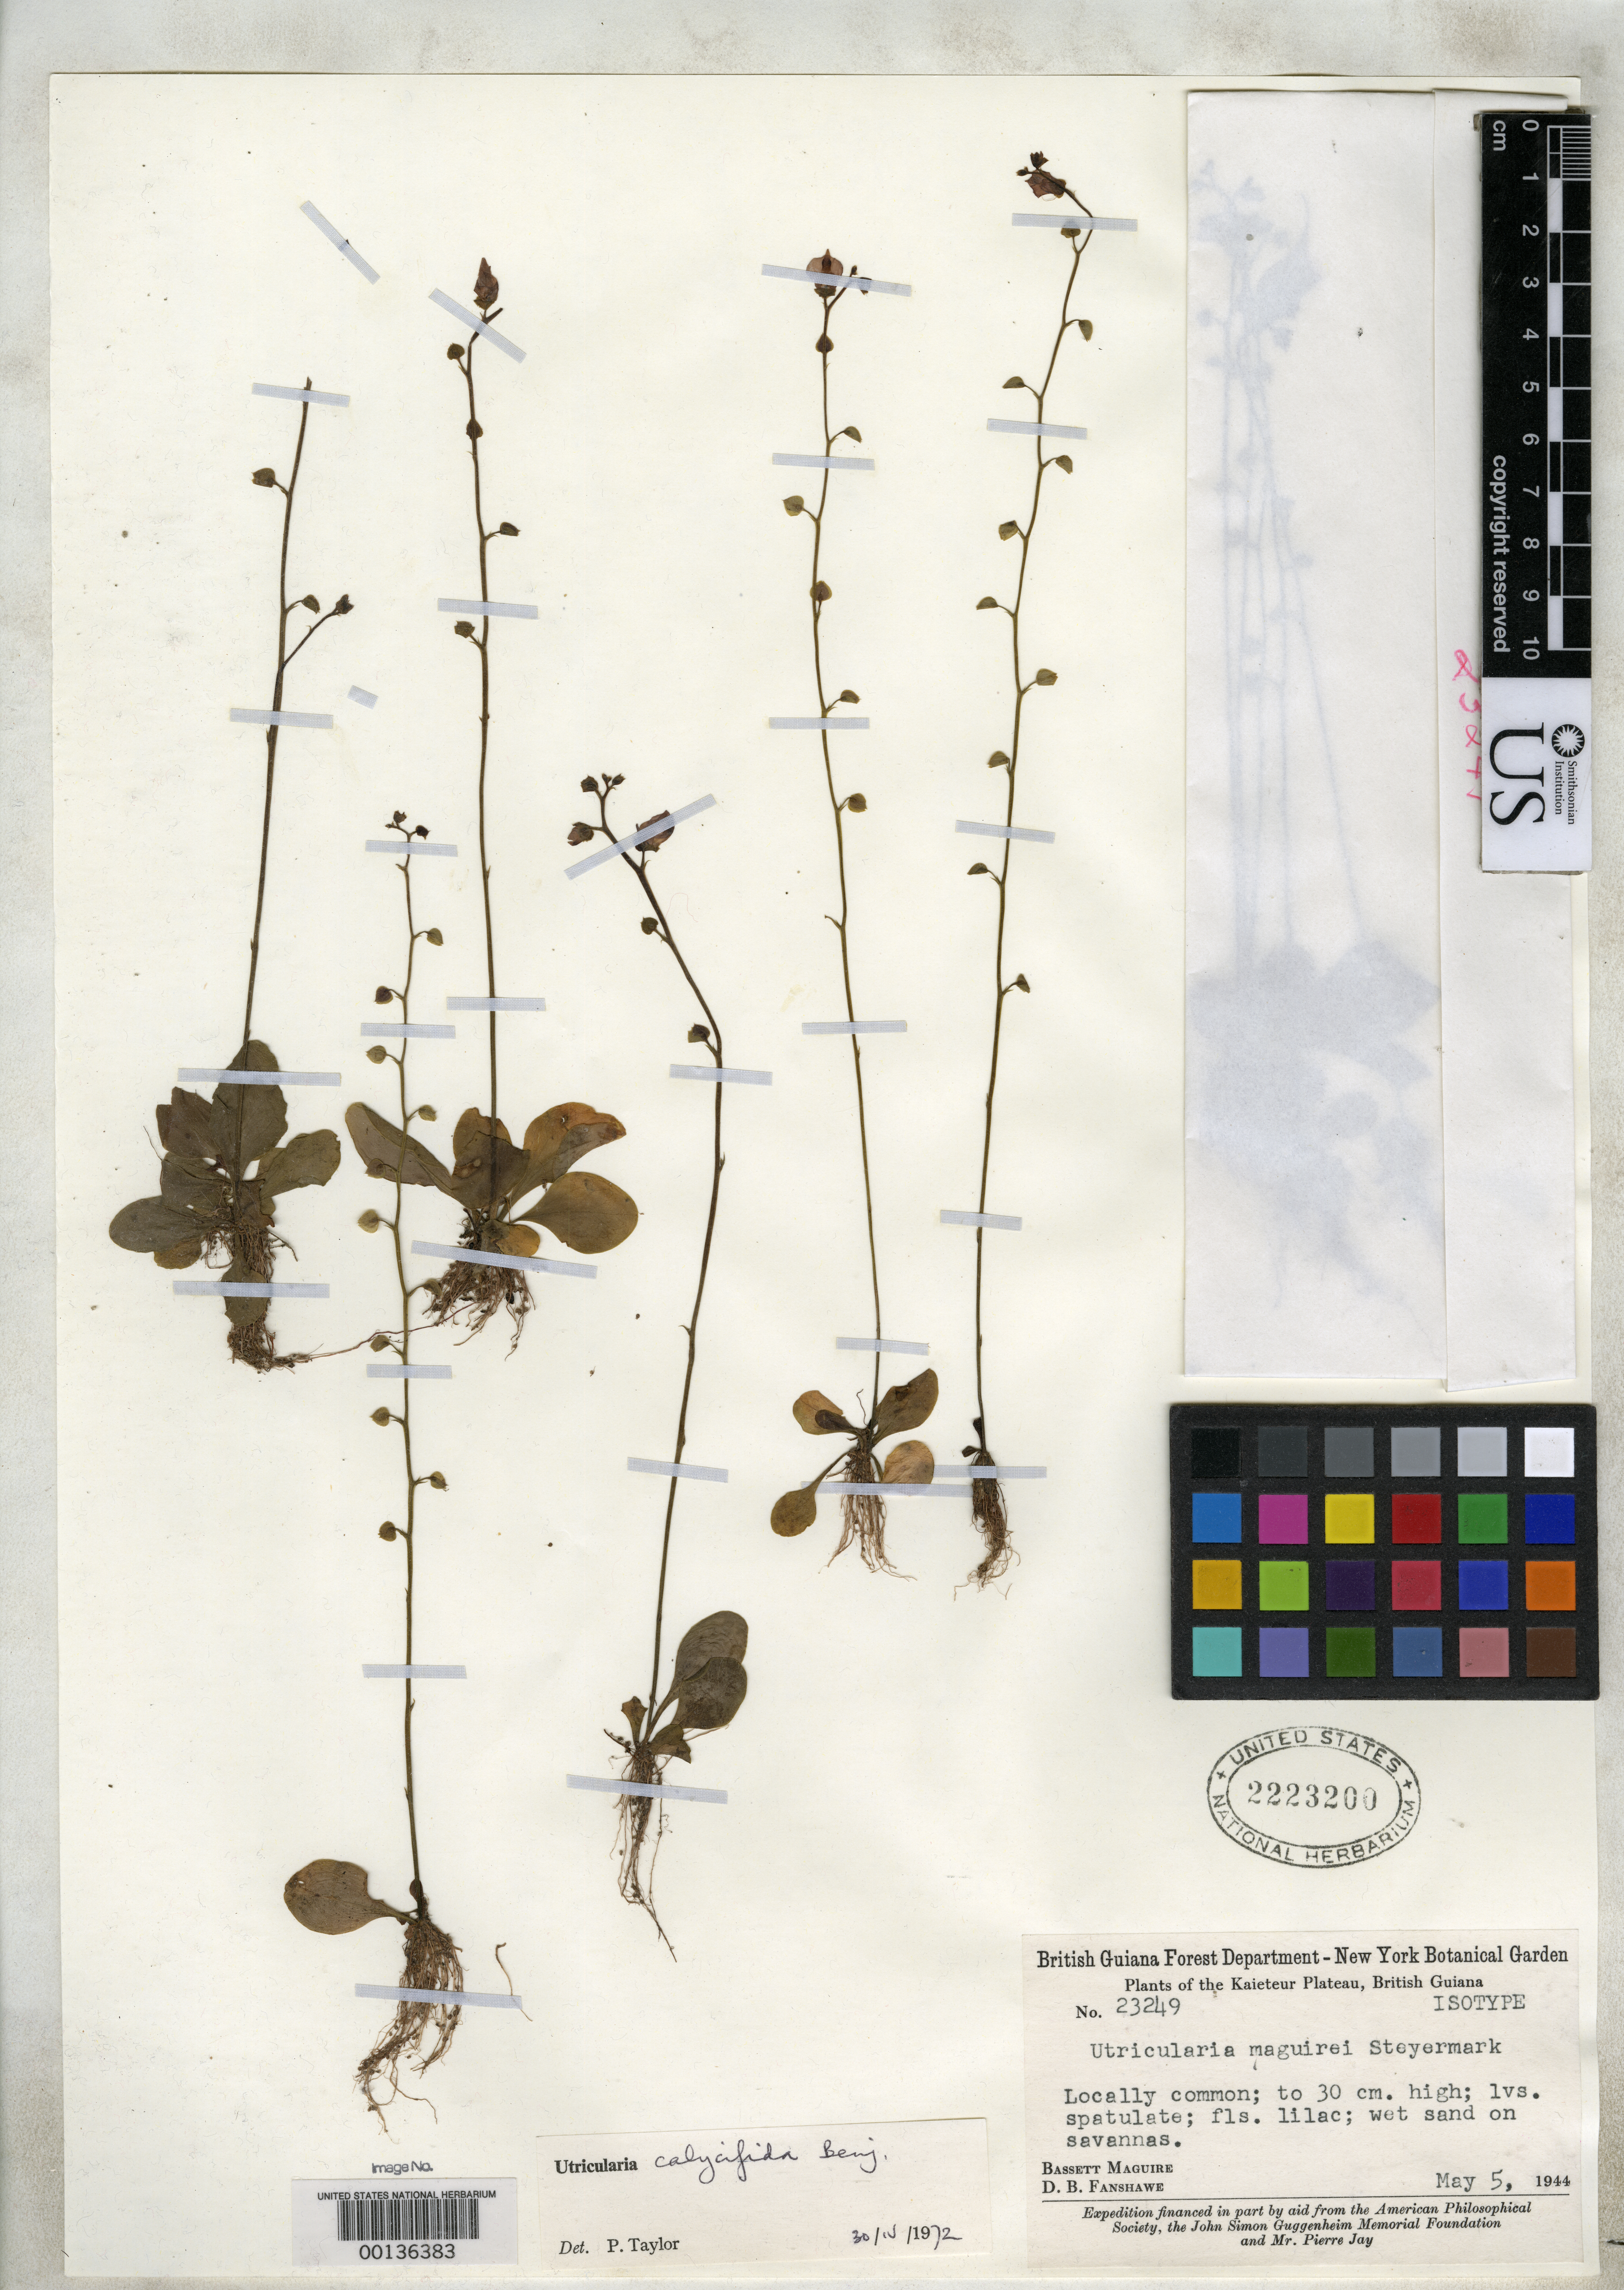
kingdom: Plantae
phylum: Tracheophyta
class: Magnoliopsida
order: Lamiales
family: Lentibulariaceae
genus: Utricularia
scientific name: Utricularia maguirei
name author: Steyerm.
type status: Isotype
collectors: B. Maguire & D. B. Fanshawe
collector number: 23249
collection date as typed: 05 May 1944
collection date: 1944-05-05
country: Guyana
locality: Kaieteur plateau, Savannas.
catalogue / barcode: US 2223200